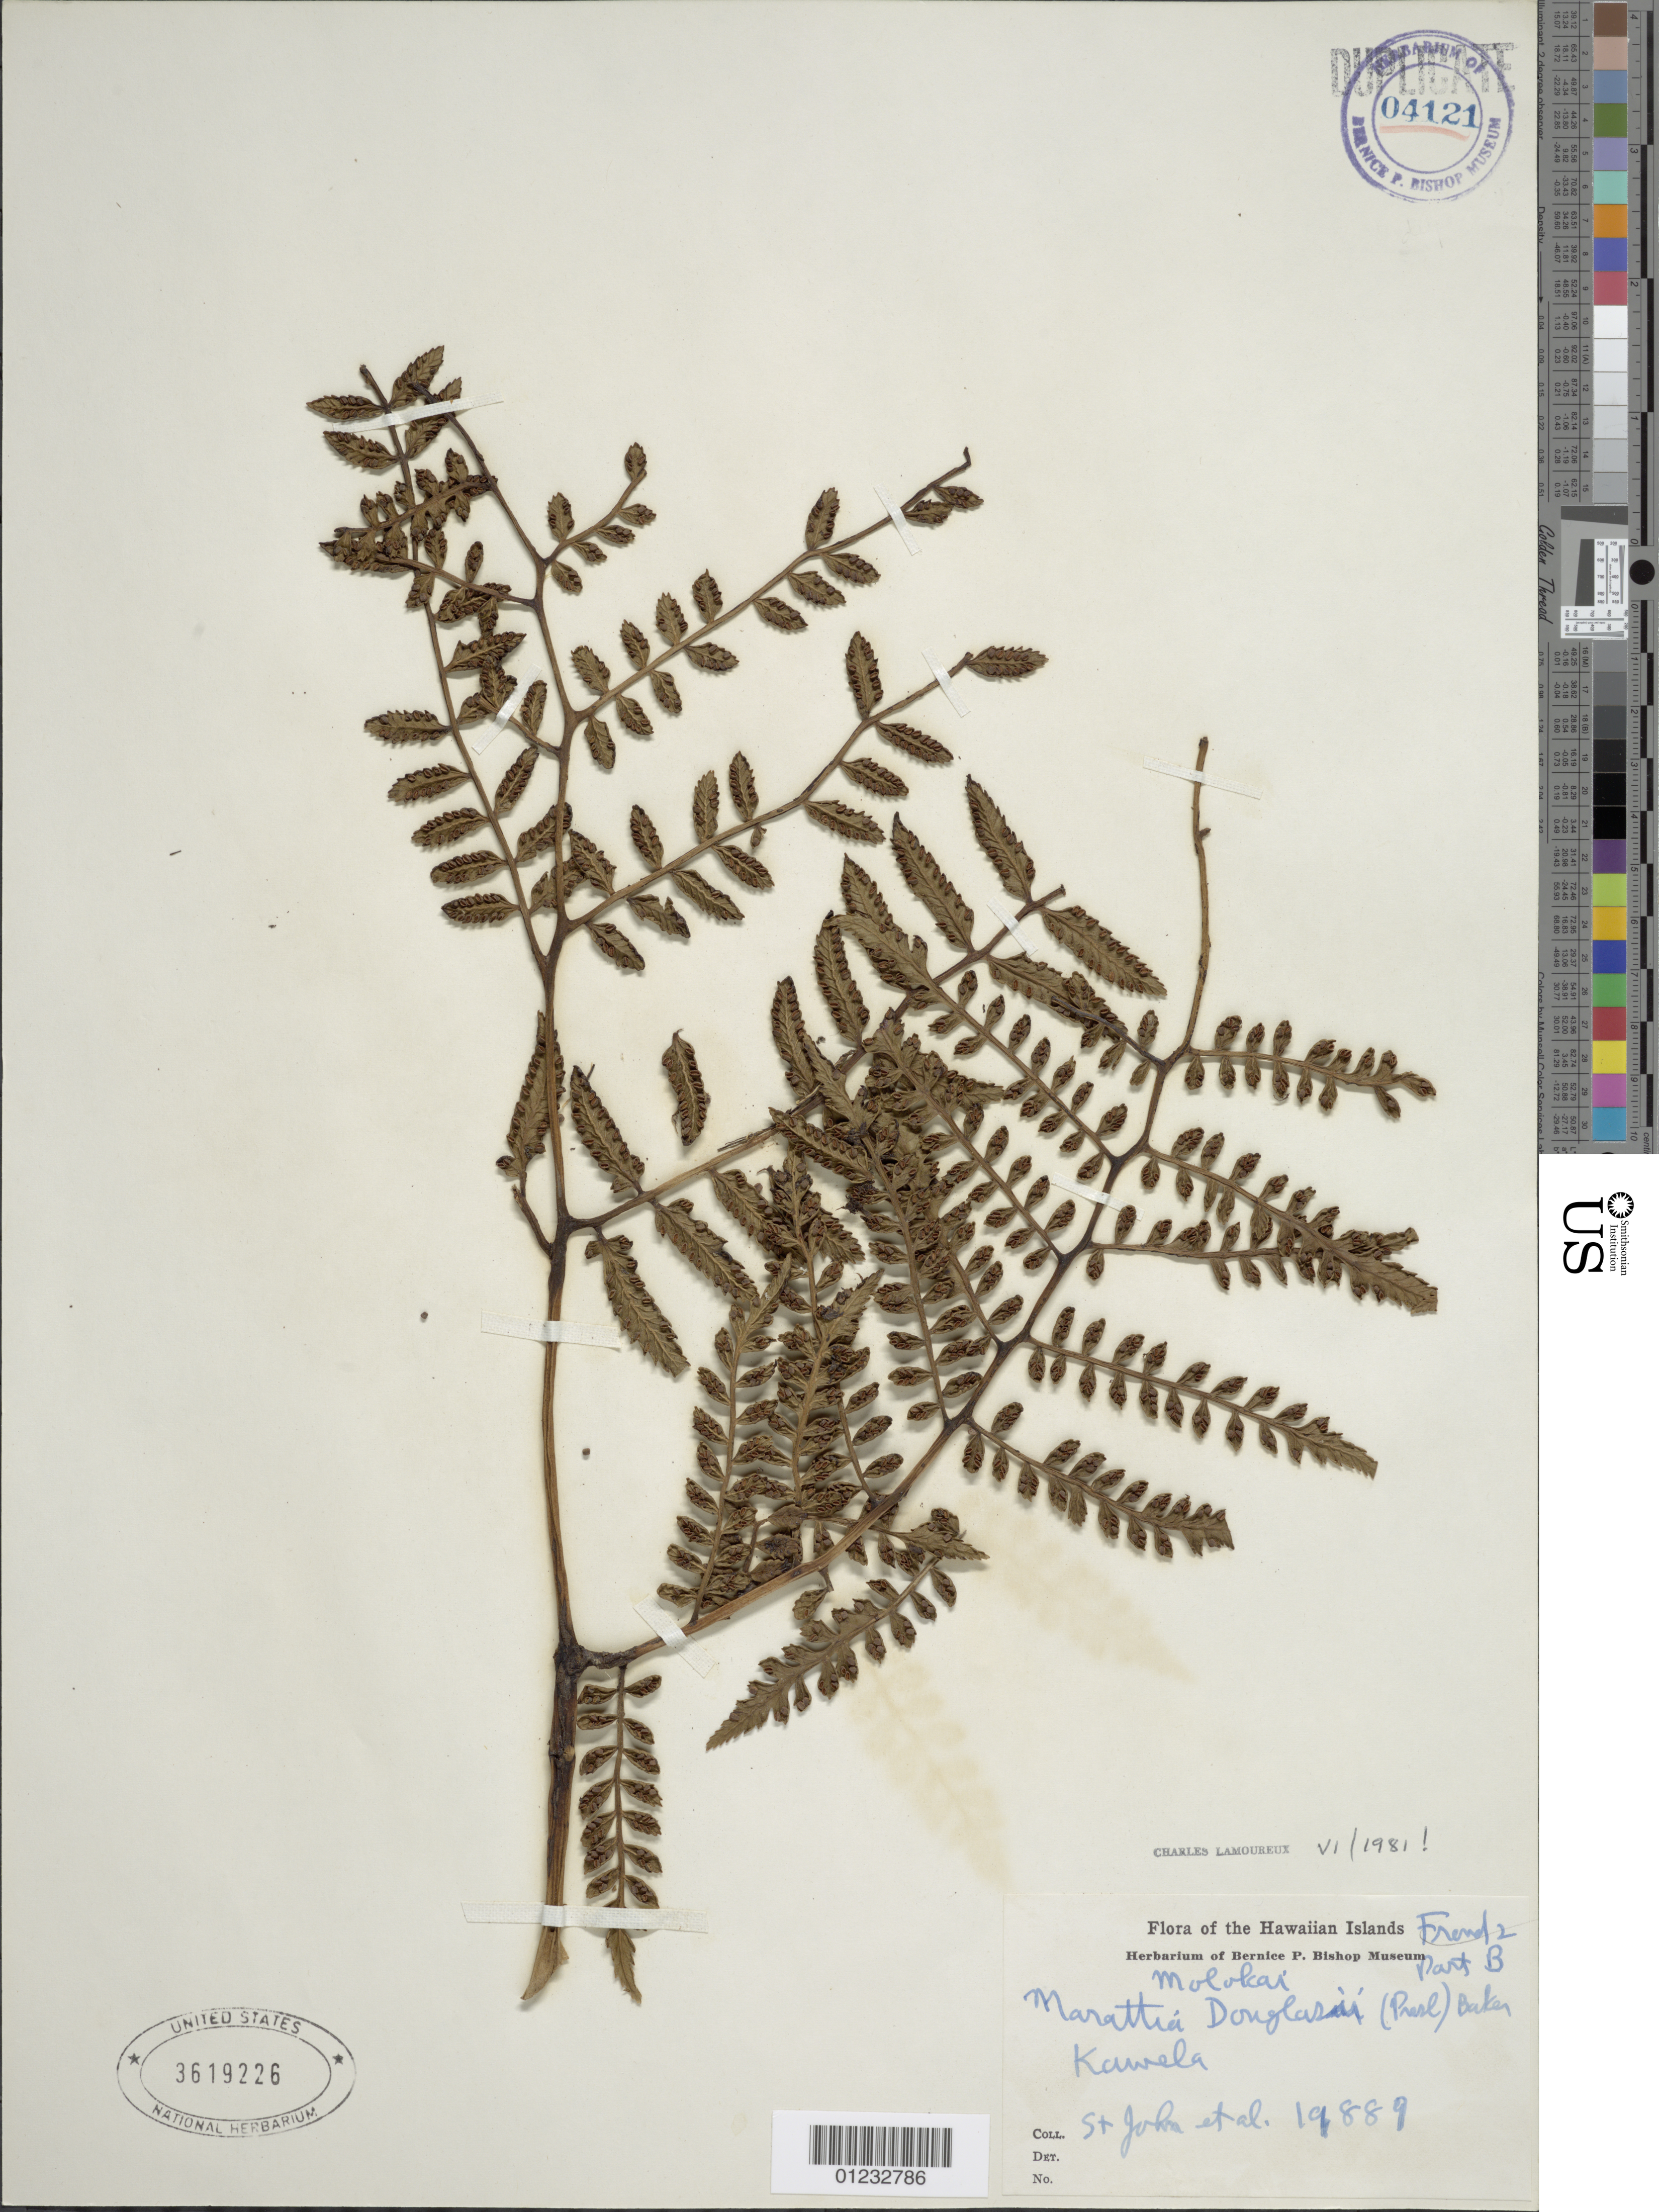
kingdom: Plantae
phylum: Tracheophyta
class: Polypodiopsida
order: Marattiales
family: Marattiaceae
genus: Marattia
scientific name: Marattia douglasii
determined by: Lamoureux, C. H.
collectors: H. St. John & et al.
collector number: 19889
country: United States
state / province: Hawaii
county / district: Maui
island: Moloka'i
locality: Kawela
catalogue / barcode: US 3619226